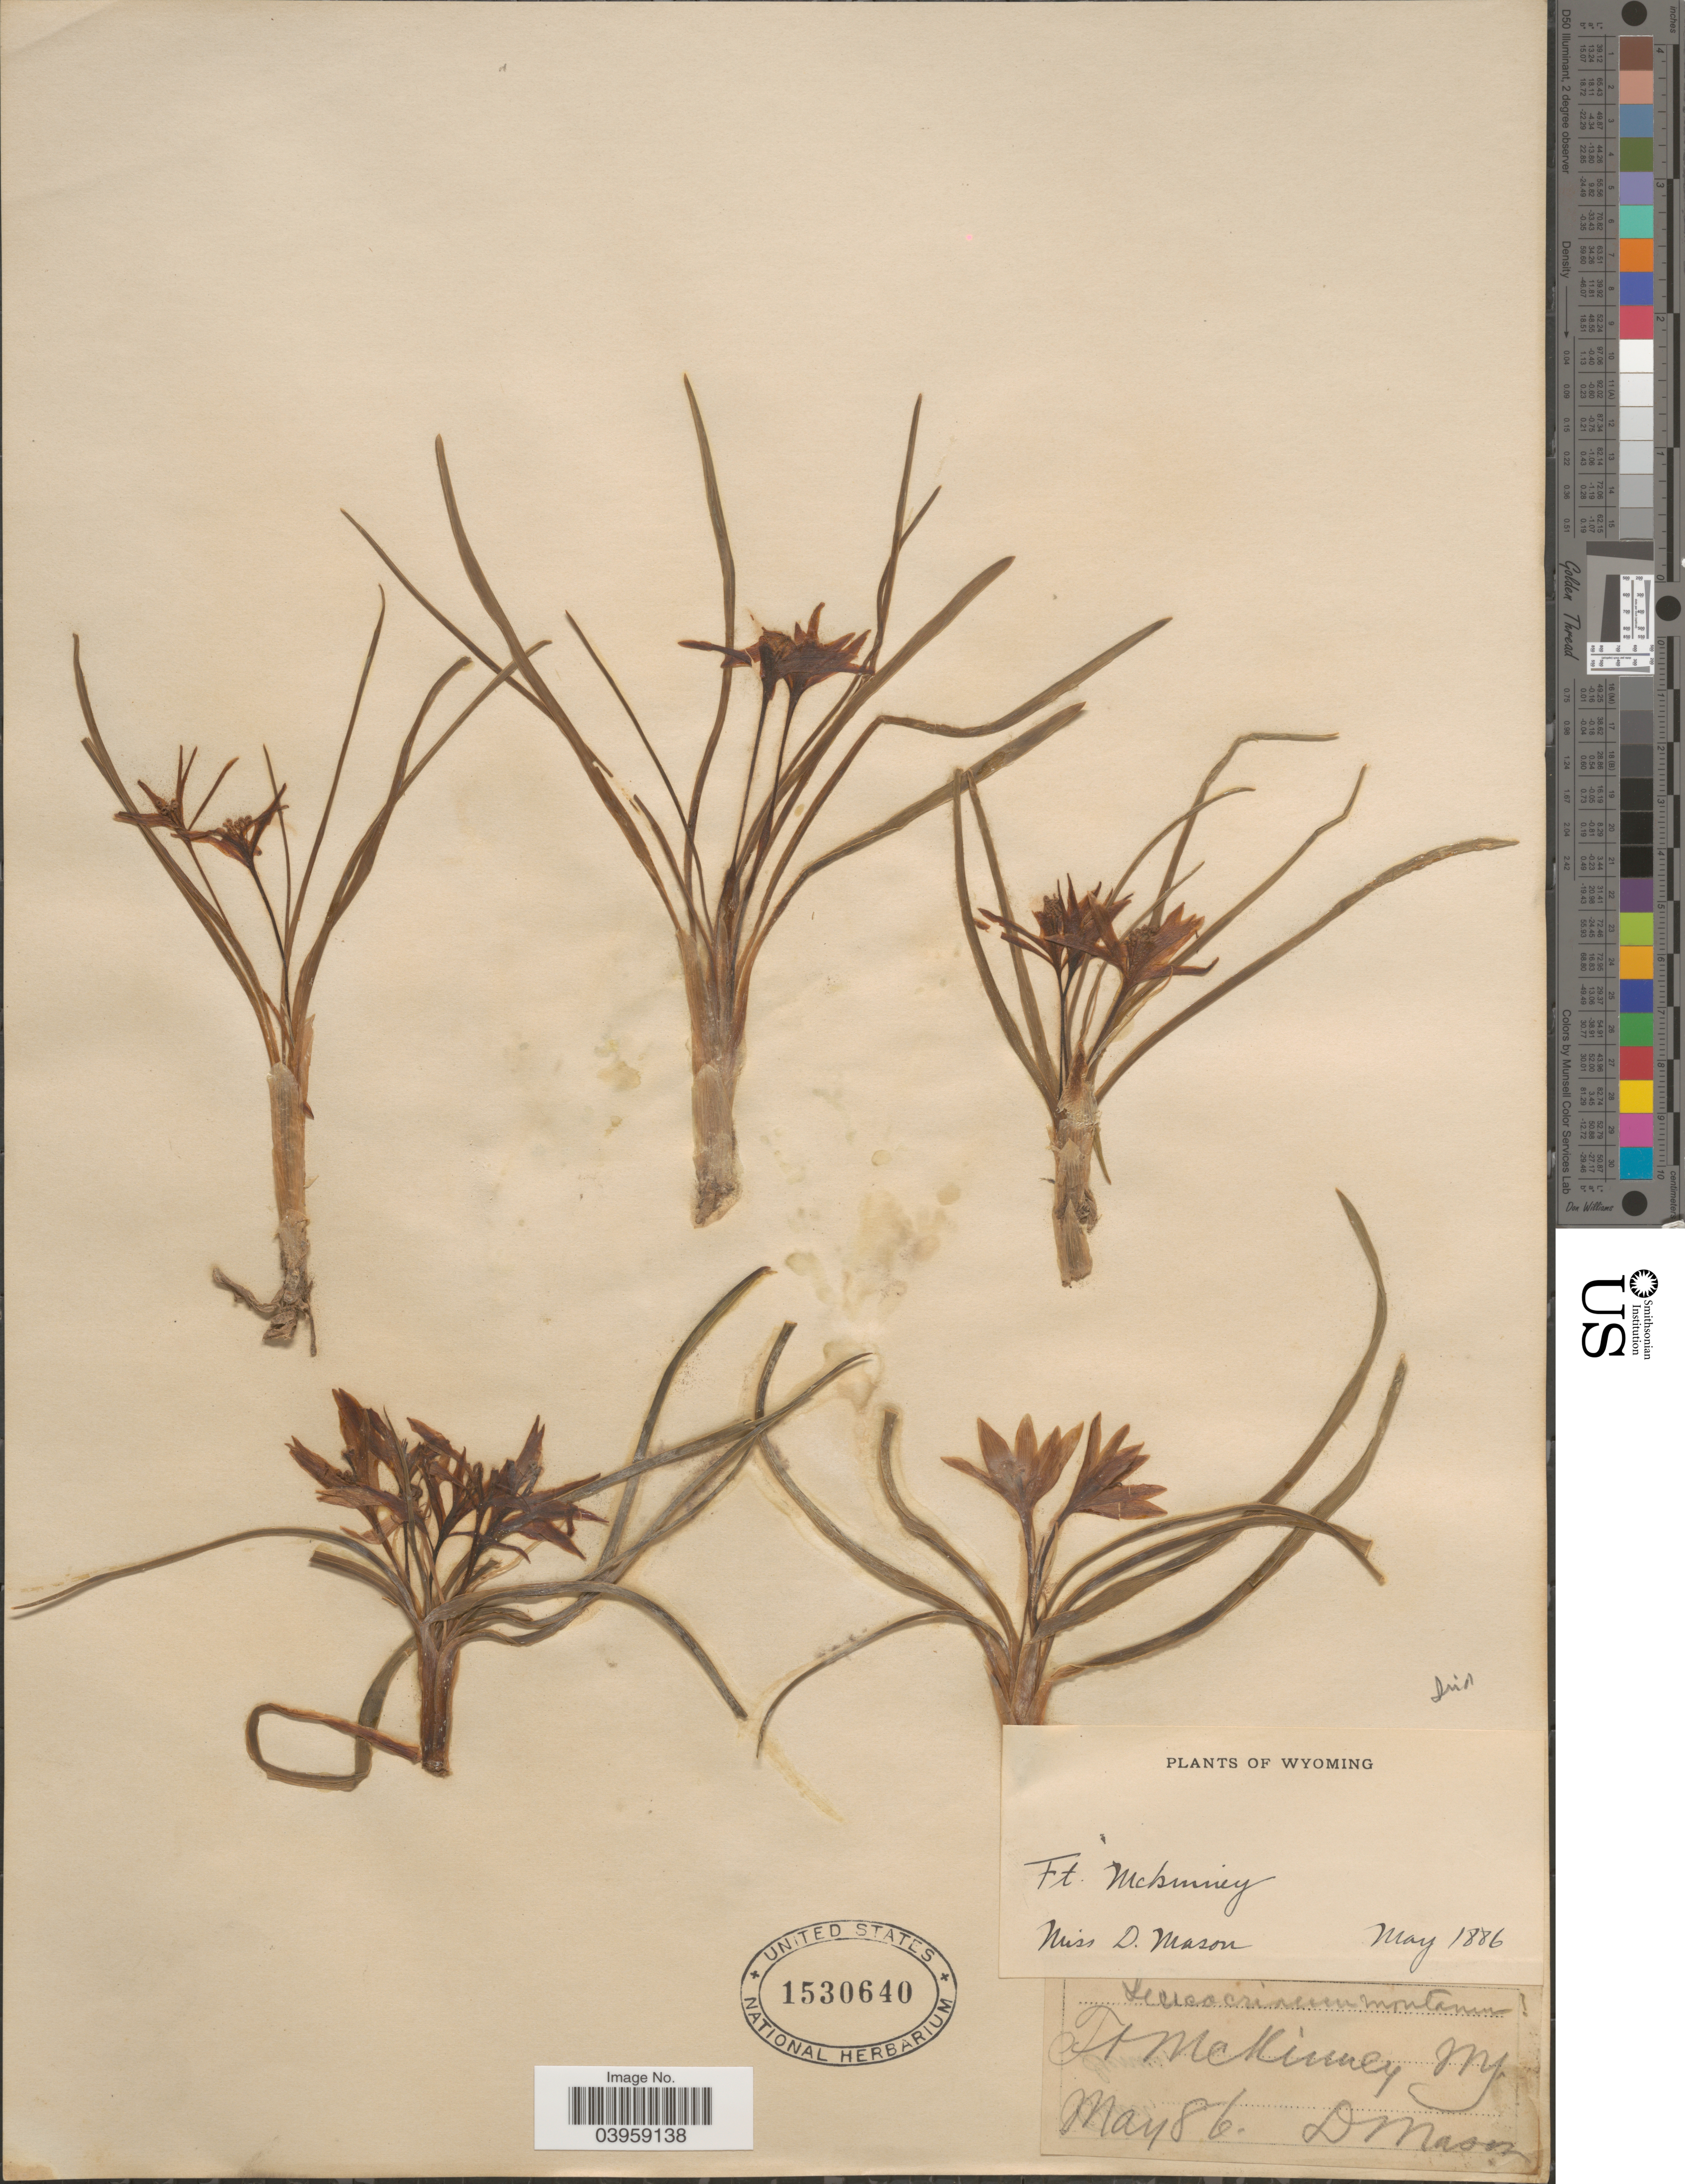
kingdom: Plantae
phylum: Tracheophyta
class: Liliopsida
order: Asparagales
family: Asparagaceae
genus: Leucocrinum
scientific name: Leucocrinum montanum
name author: Nutt.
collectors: D. Mason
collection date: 1886-05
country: United States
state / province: Wyoming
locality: Ft. McKinney.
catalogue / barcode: US 1530640